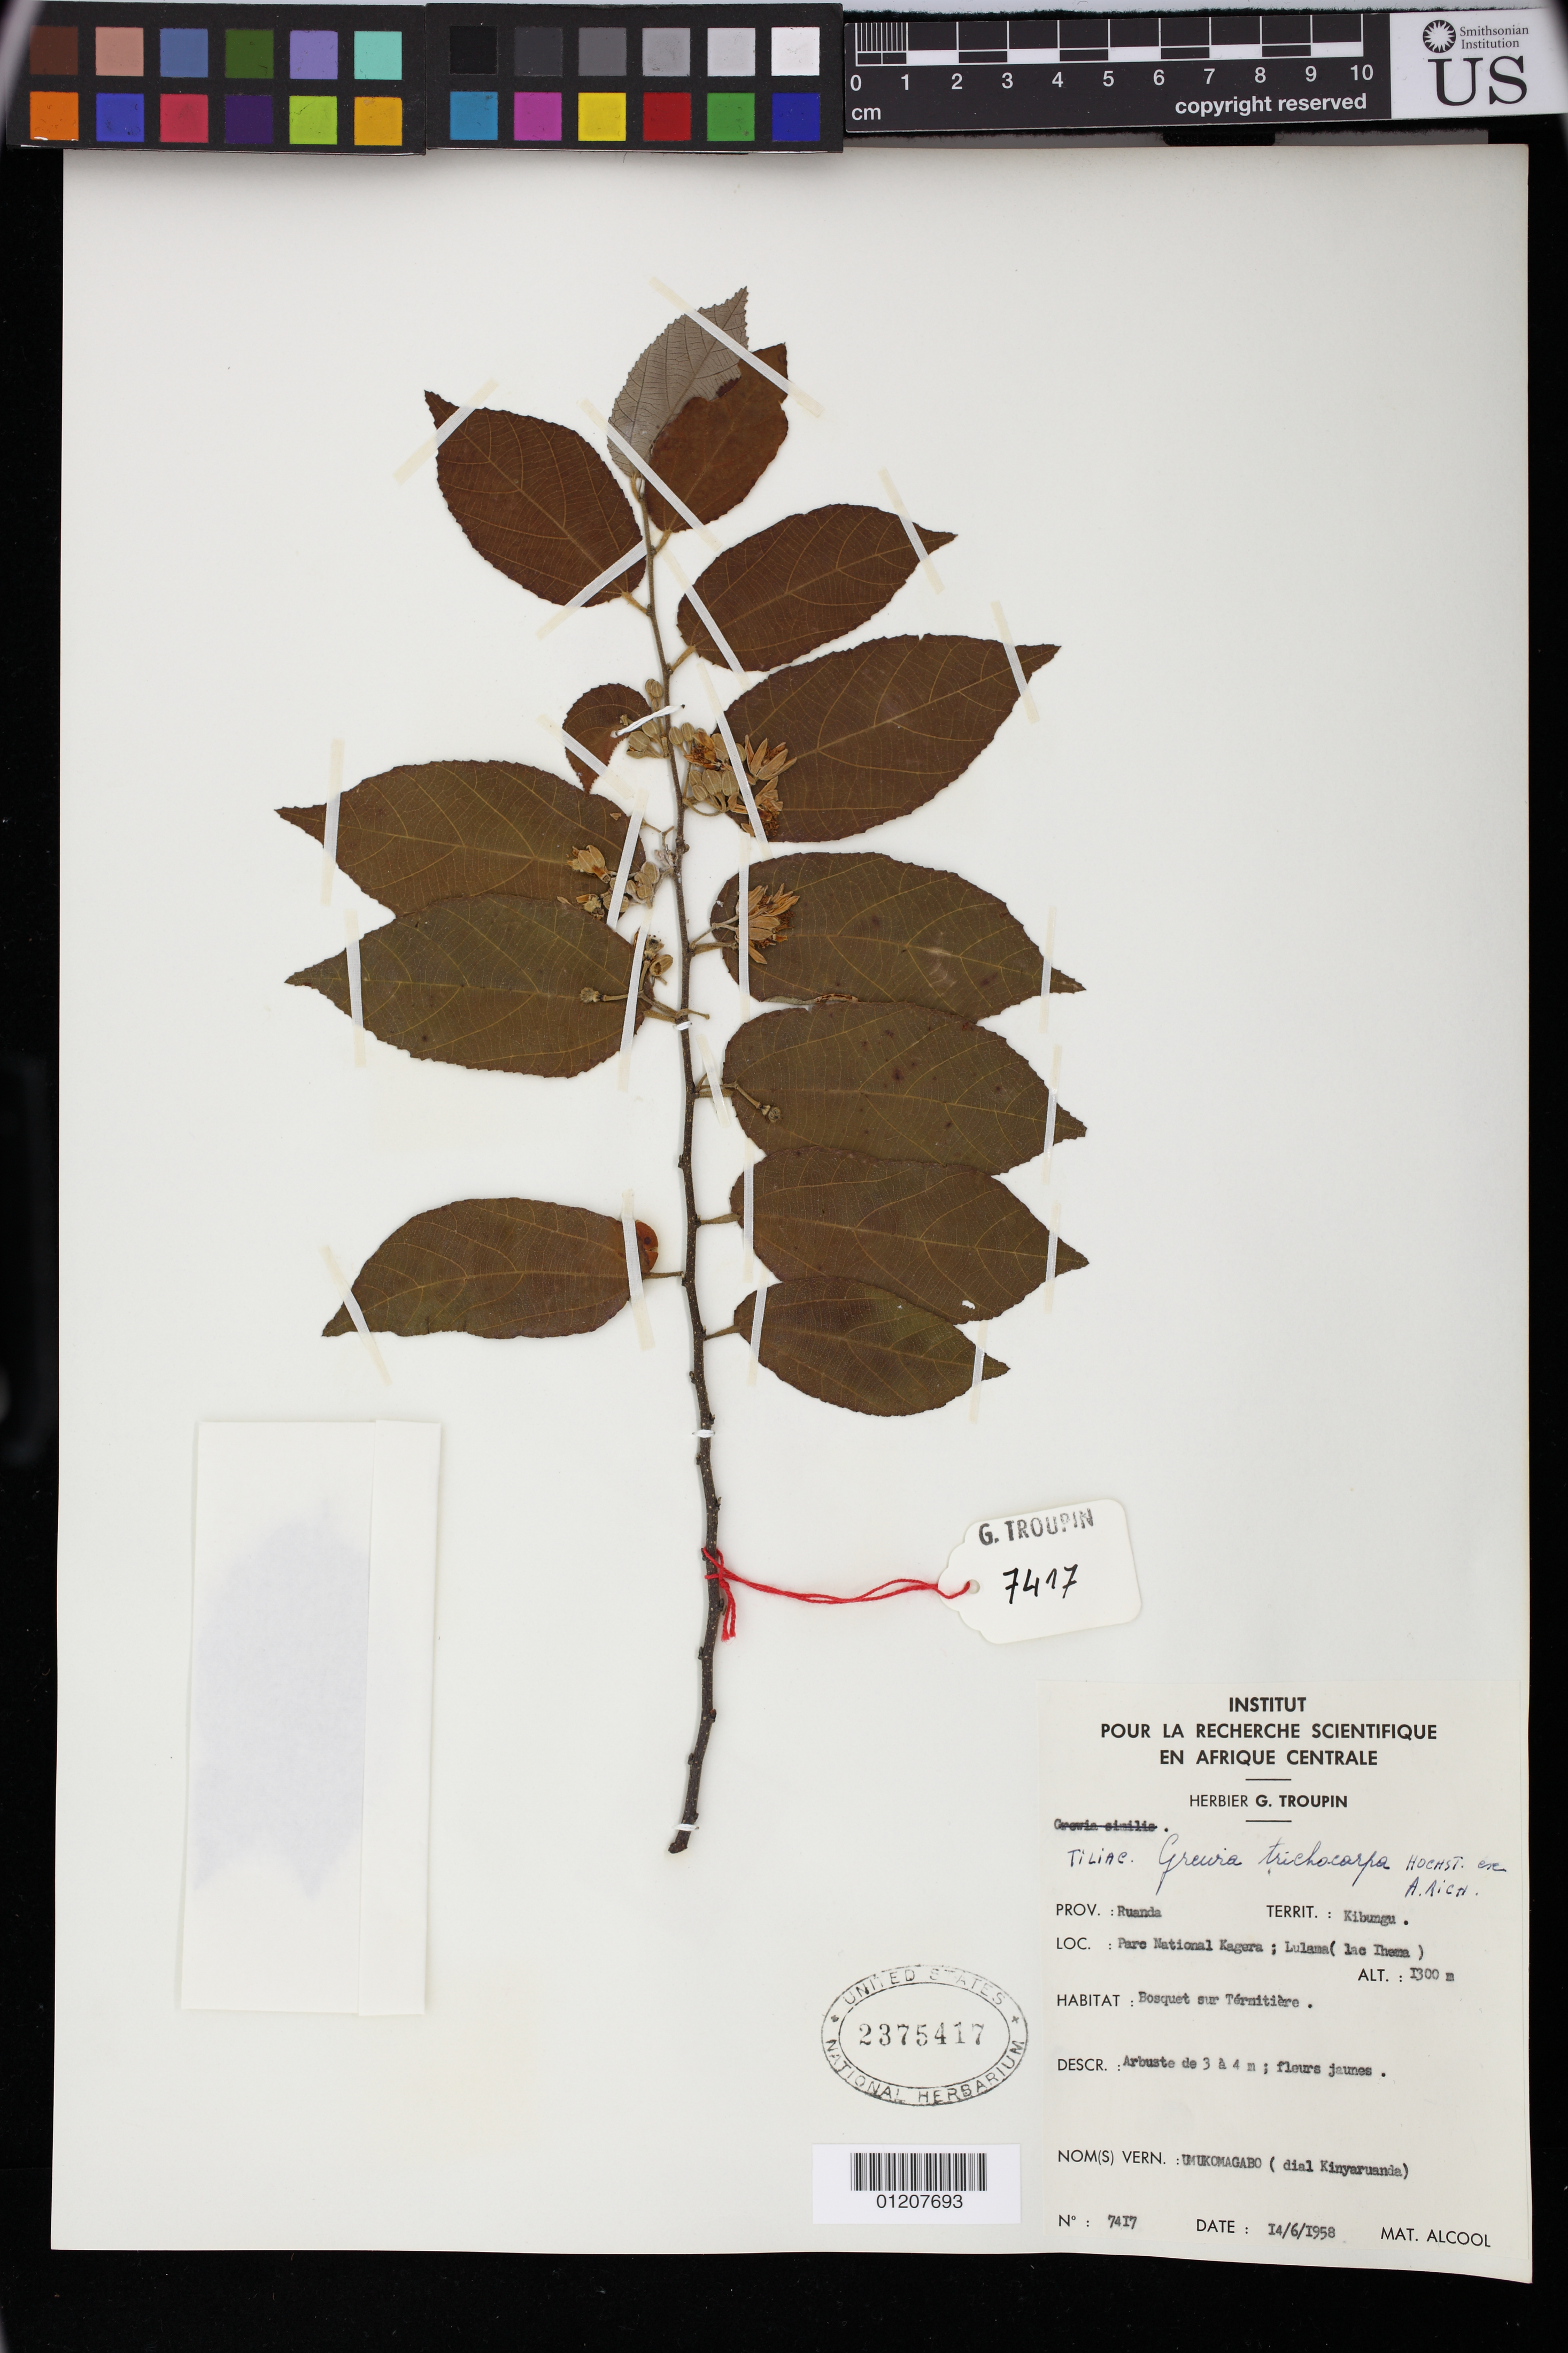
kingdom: Plantae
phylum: Tracheophyta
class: Magnoliopsida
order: Malvales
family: Malvaceae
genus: Grewia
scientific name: Grewia trichocarpa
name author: Hochst. ex A. Rich.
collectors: G. Troupin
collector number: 7417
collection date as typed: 14 Jun 1958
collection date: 1958-06-14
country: Rwanda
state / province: Est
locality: Prov. Ruanda, Territ.: Kibungu. Loc.: Parc National Kagera; Lulama (lac Ihema)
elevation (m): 1300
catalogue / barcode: US 2375417